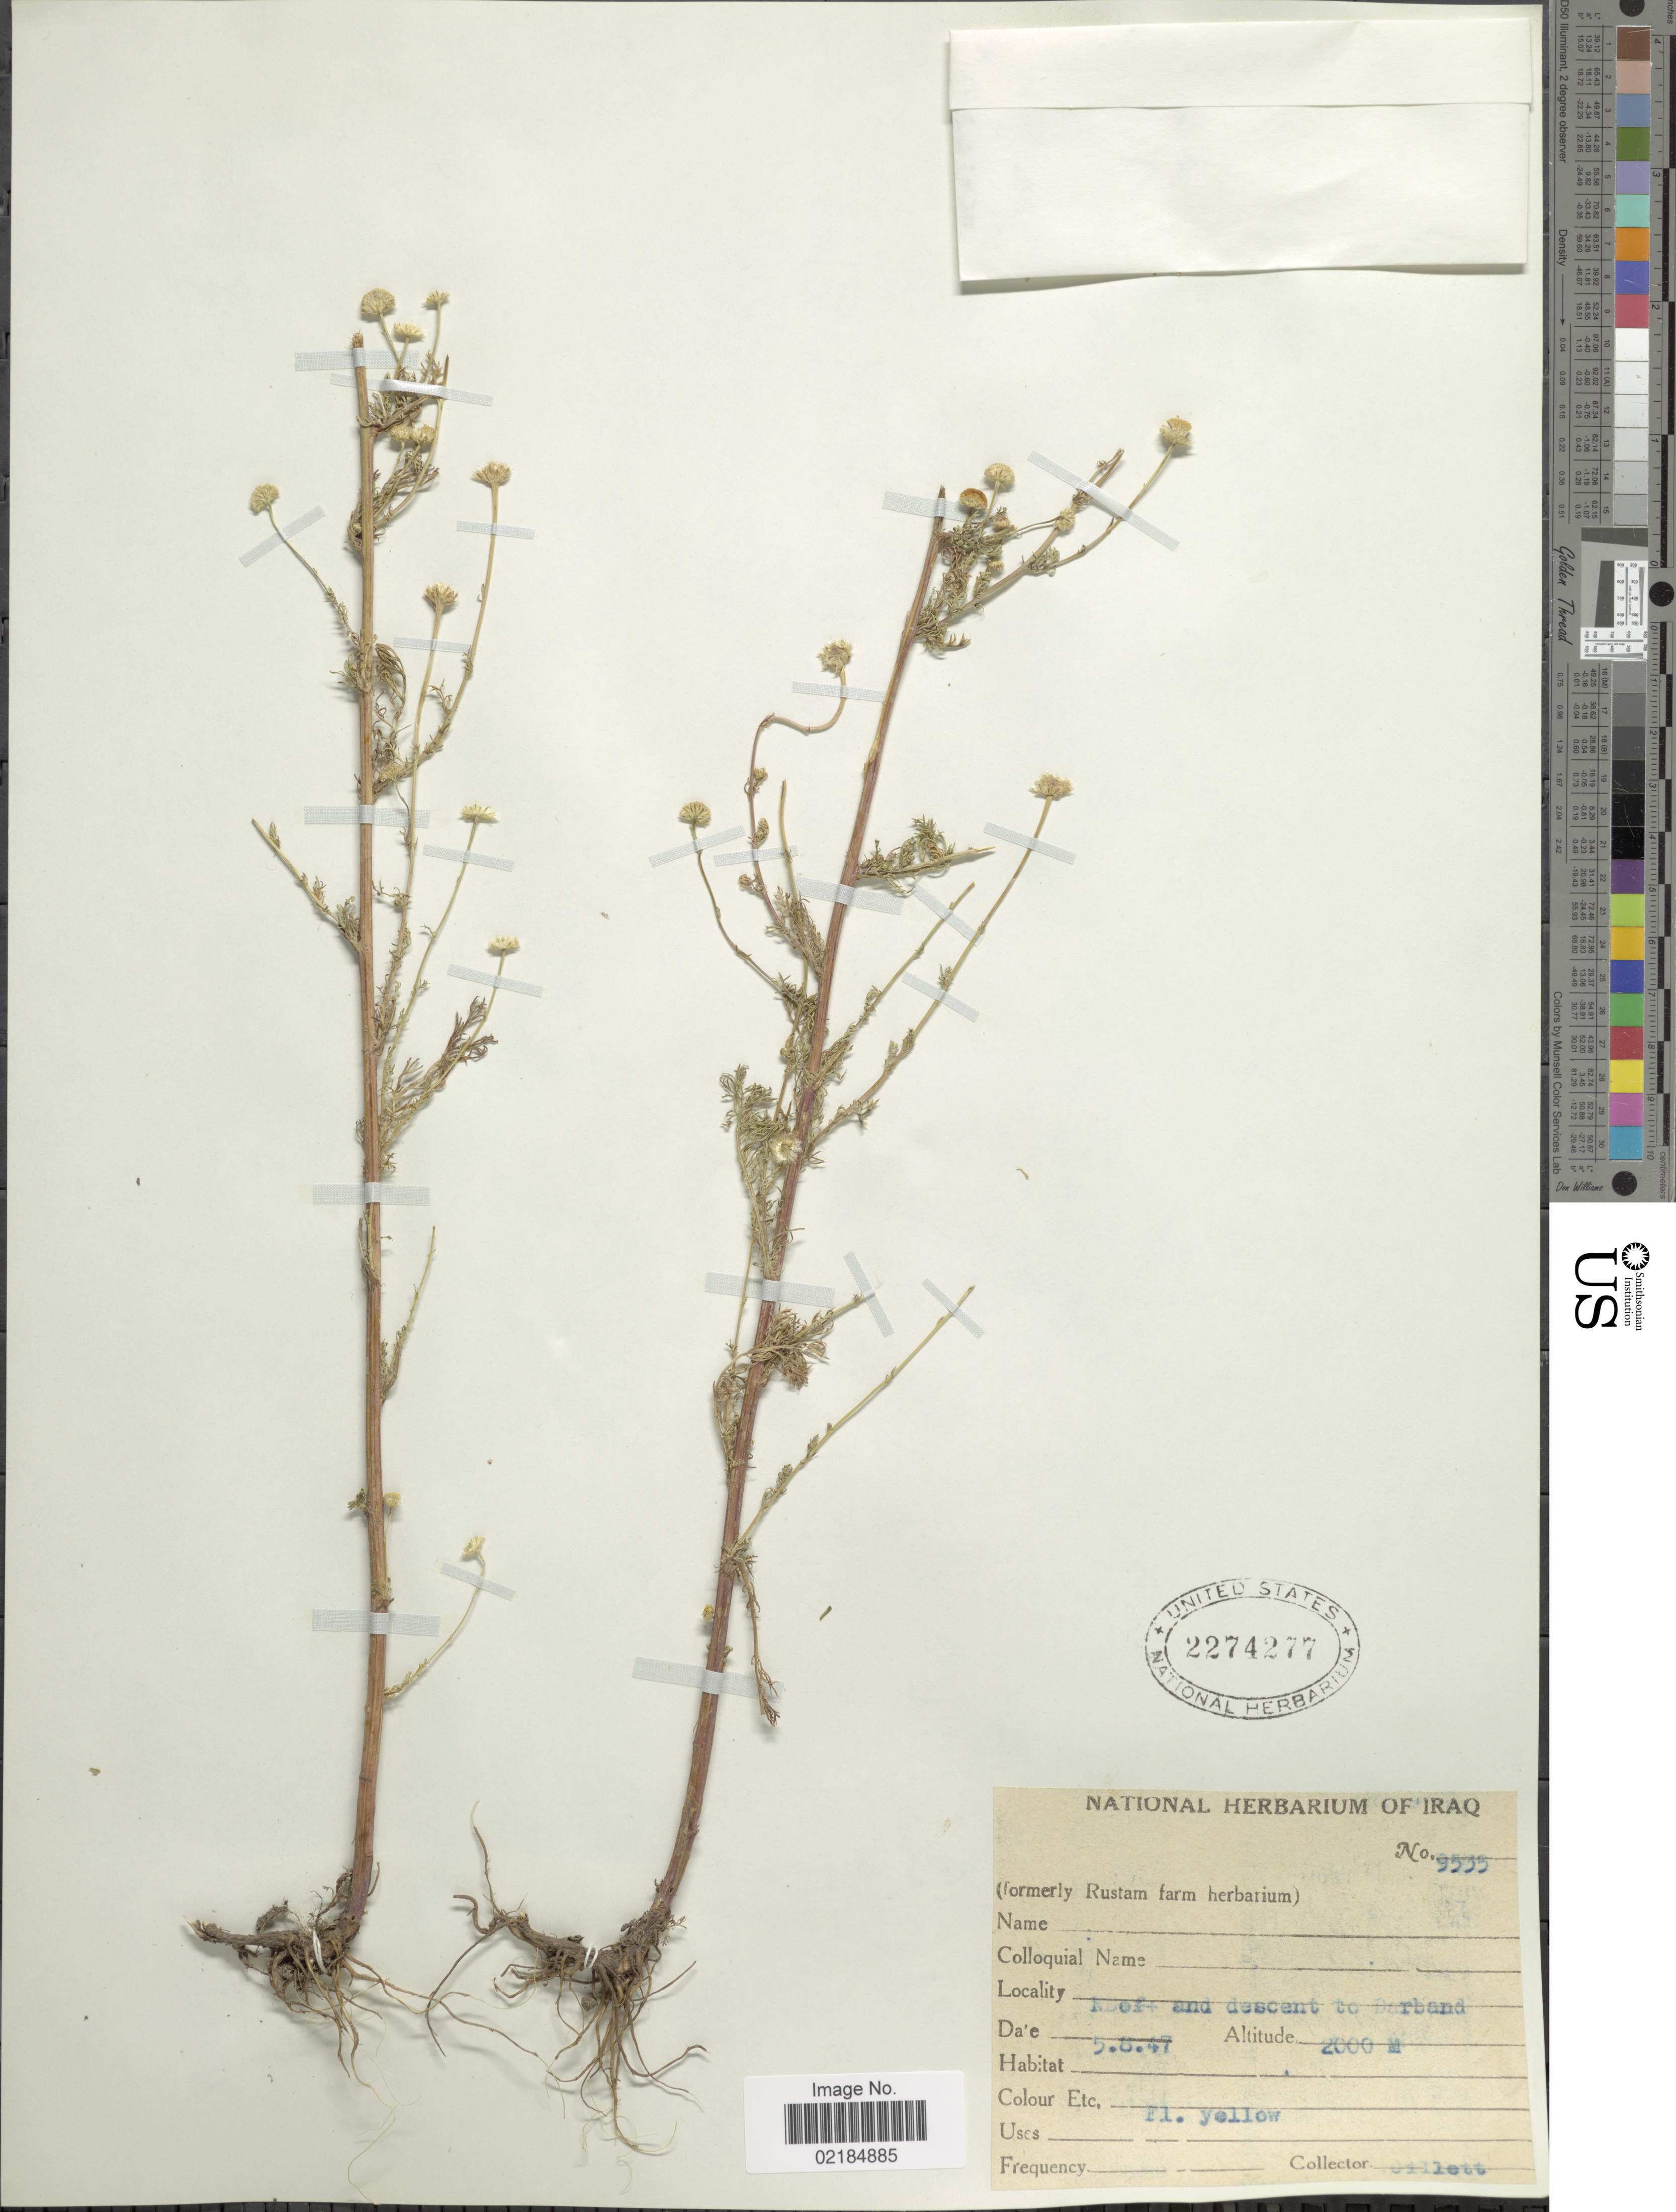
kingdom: Plantae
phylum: Tracheophyta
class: Magnoliopsida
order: Asterales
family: Asteraceae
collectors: Gillett, --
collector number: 9535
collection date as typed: Transcribed d/m/y: 5/8/47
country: Iran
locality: Reef and descent to Darband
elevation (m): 2000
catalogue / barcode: US 2274277